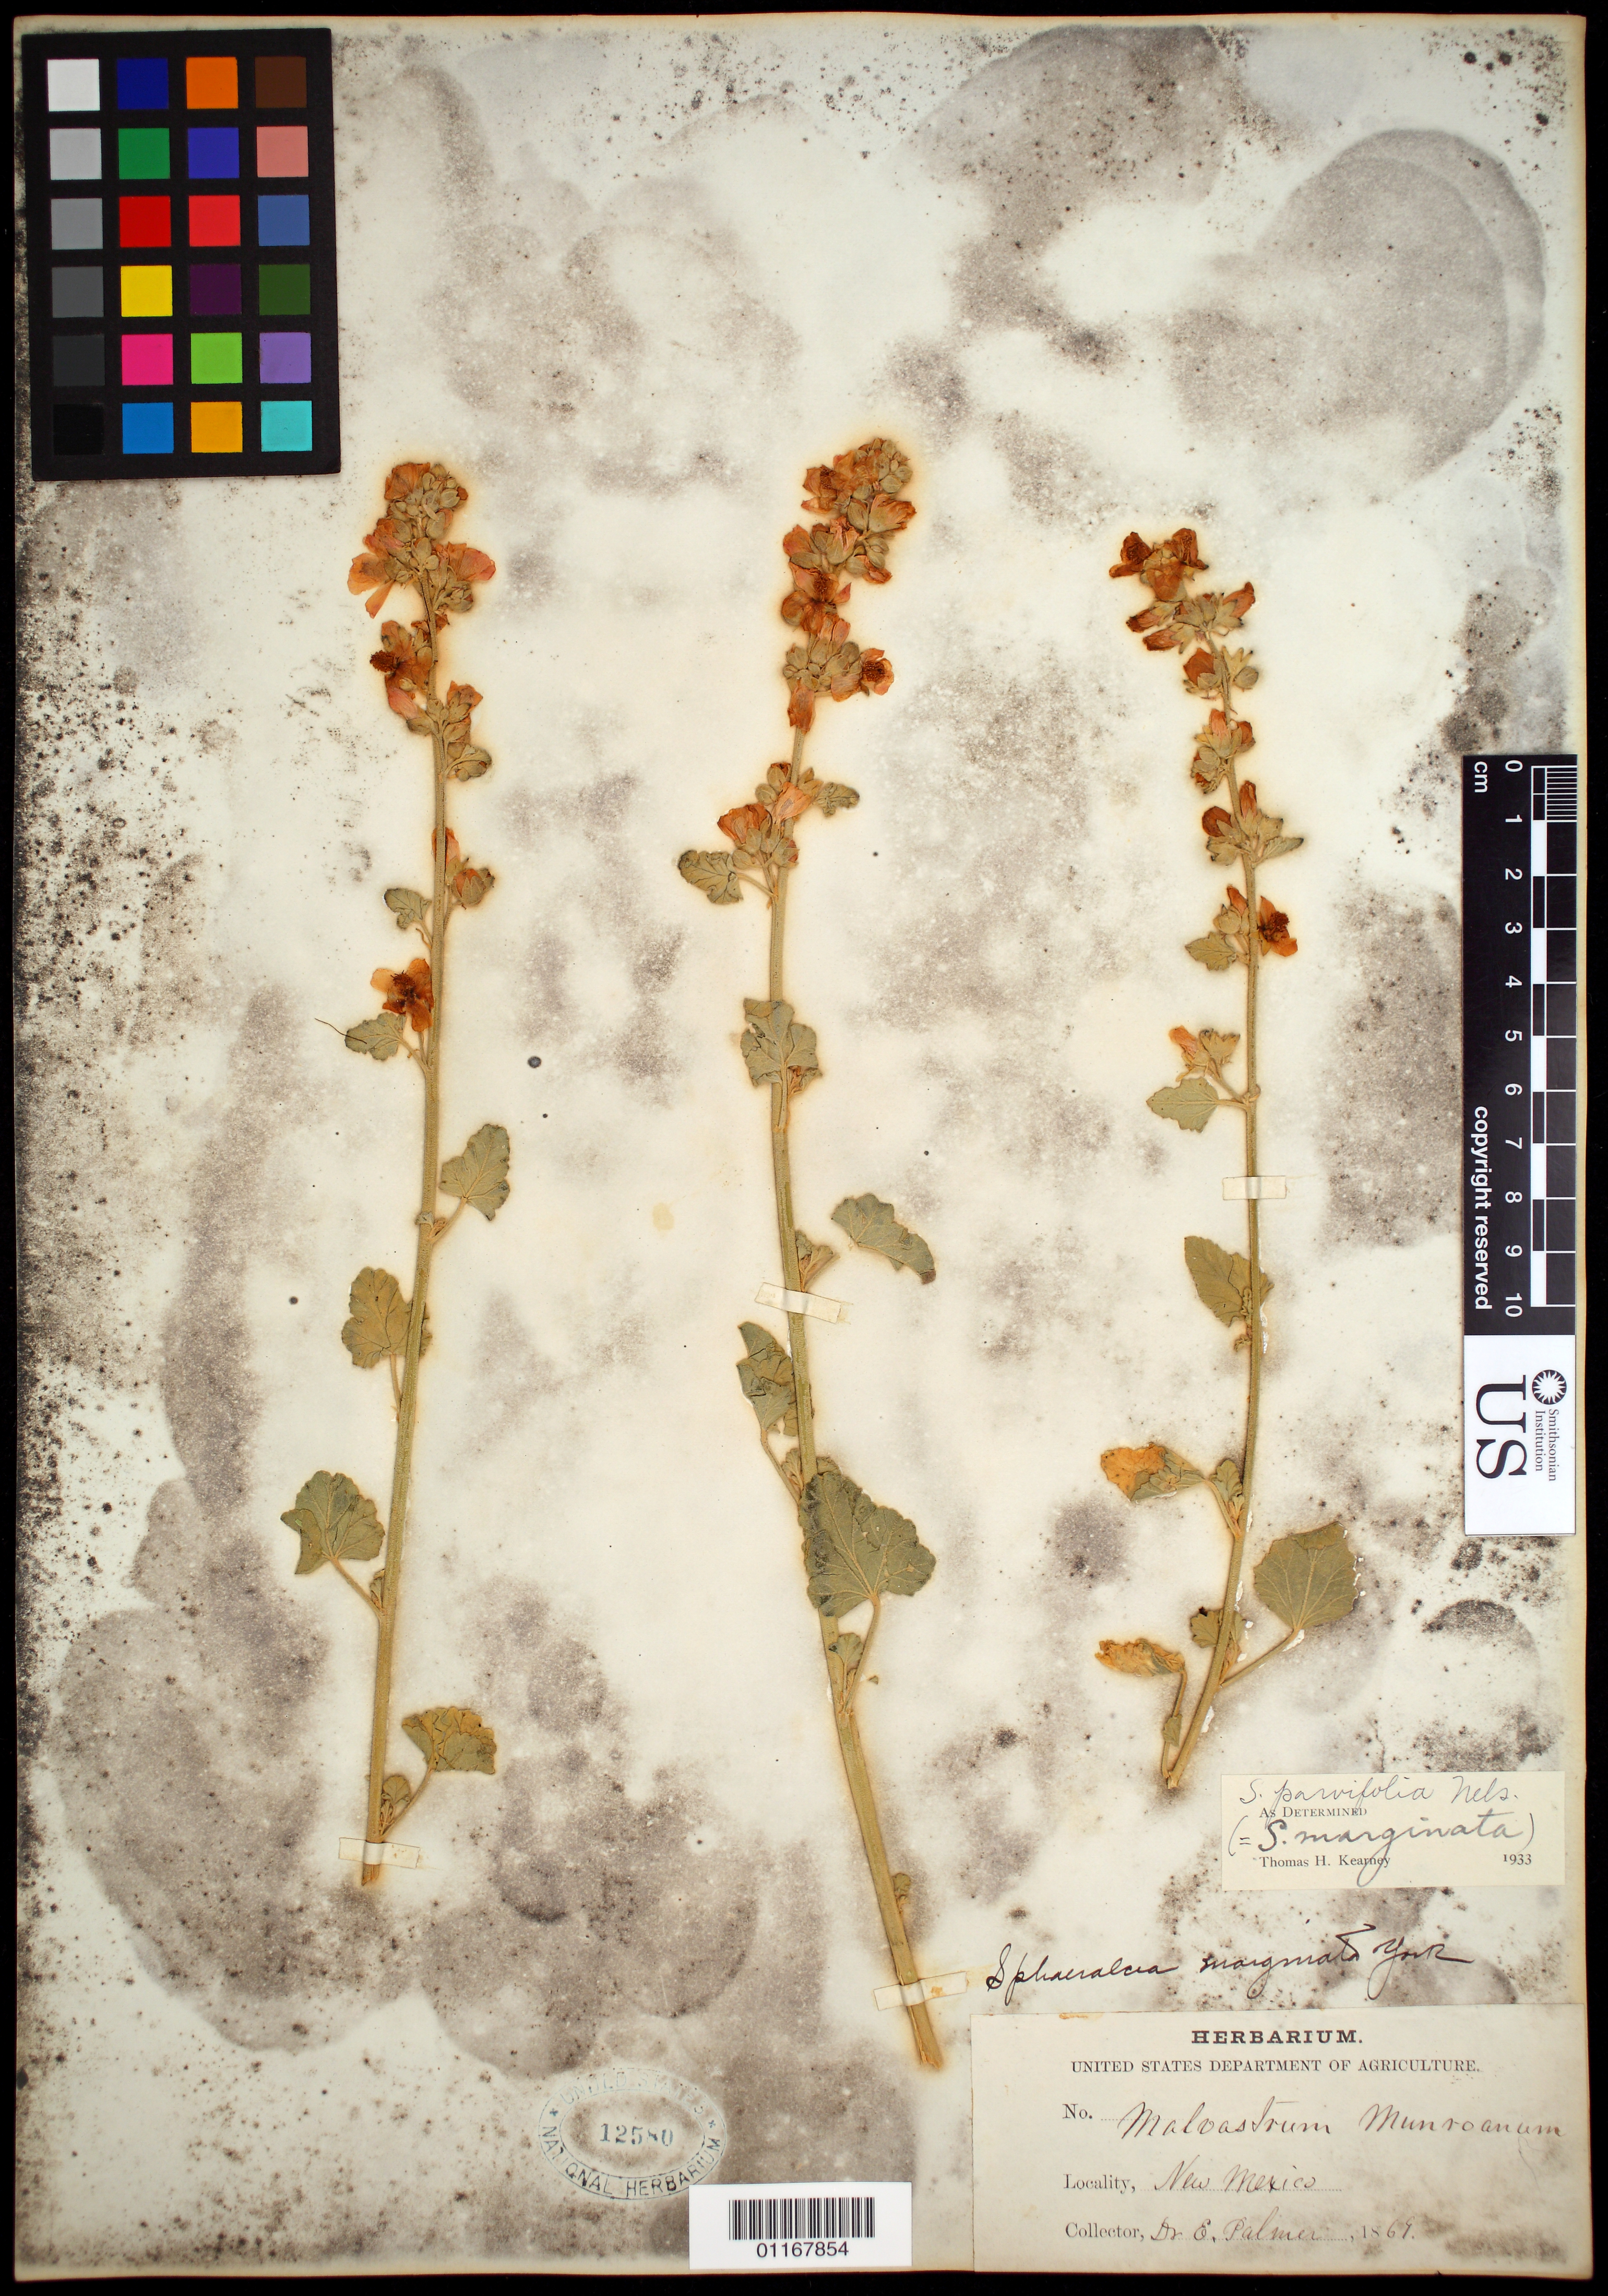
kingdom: Plantae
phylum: Tracheophyta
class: Magnoliopsida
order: Malvales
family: Malvaceae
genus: Sphaeralcea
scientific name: Sphaeralcea parvifolia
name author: A. Nelson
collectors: E. Palmer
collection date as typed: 1869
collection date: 1869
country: United States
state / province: New Mexico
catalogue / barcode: US 12580